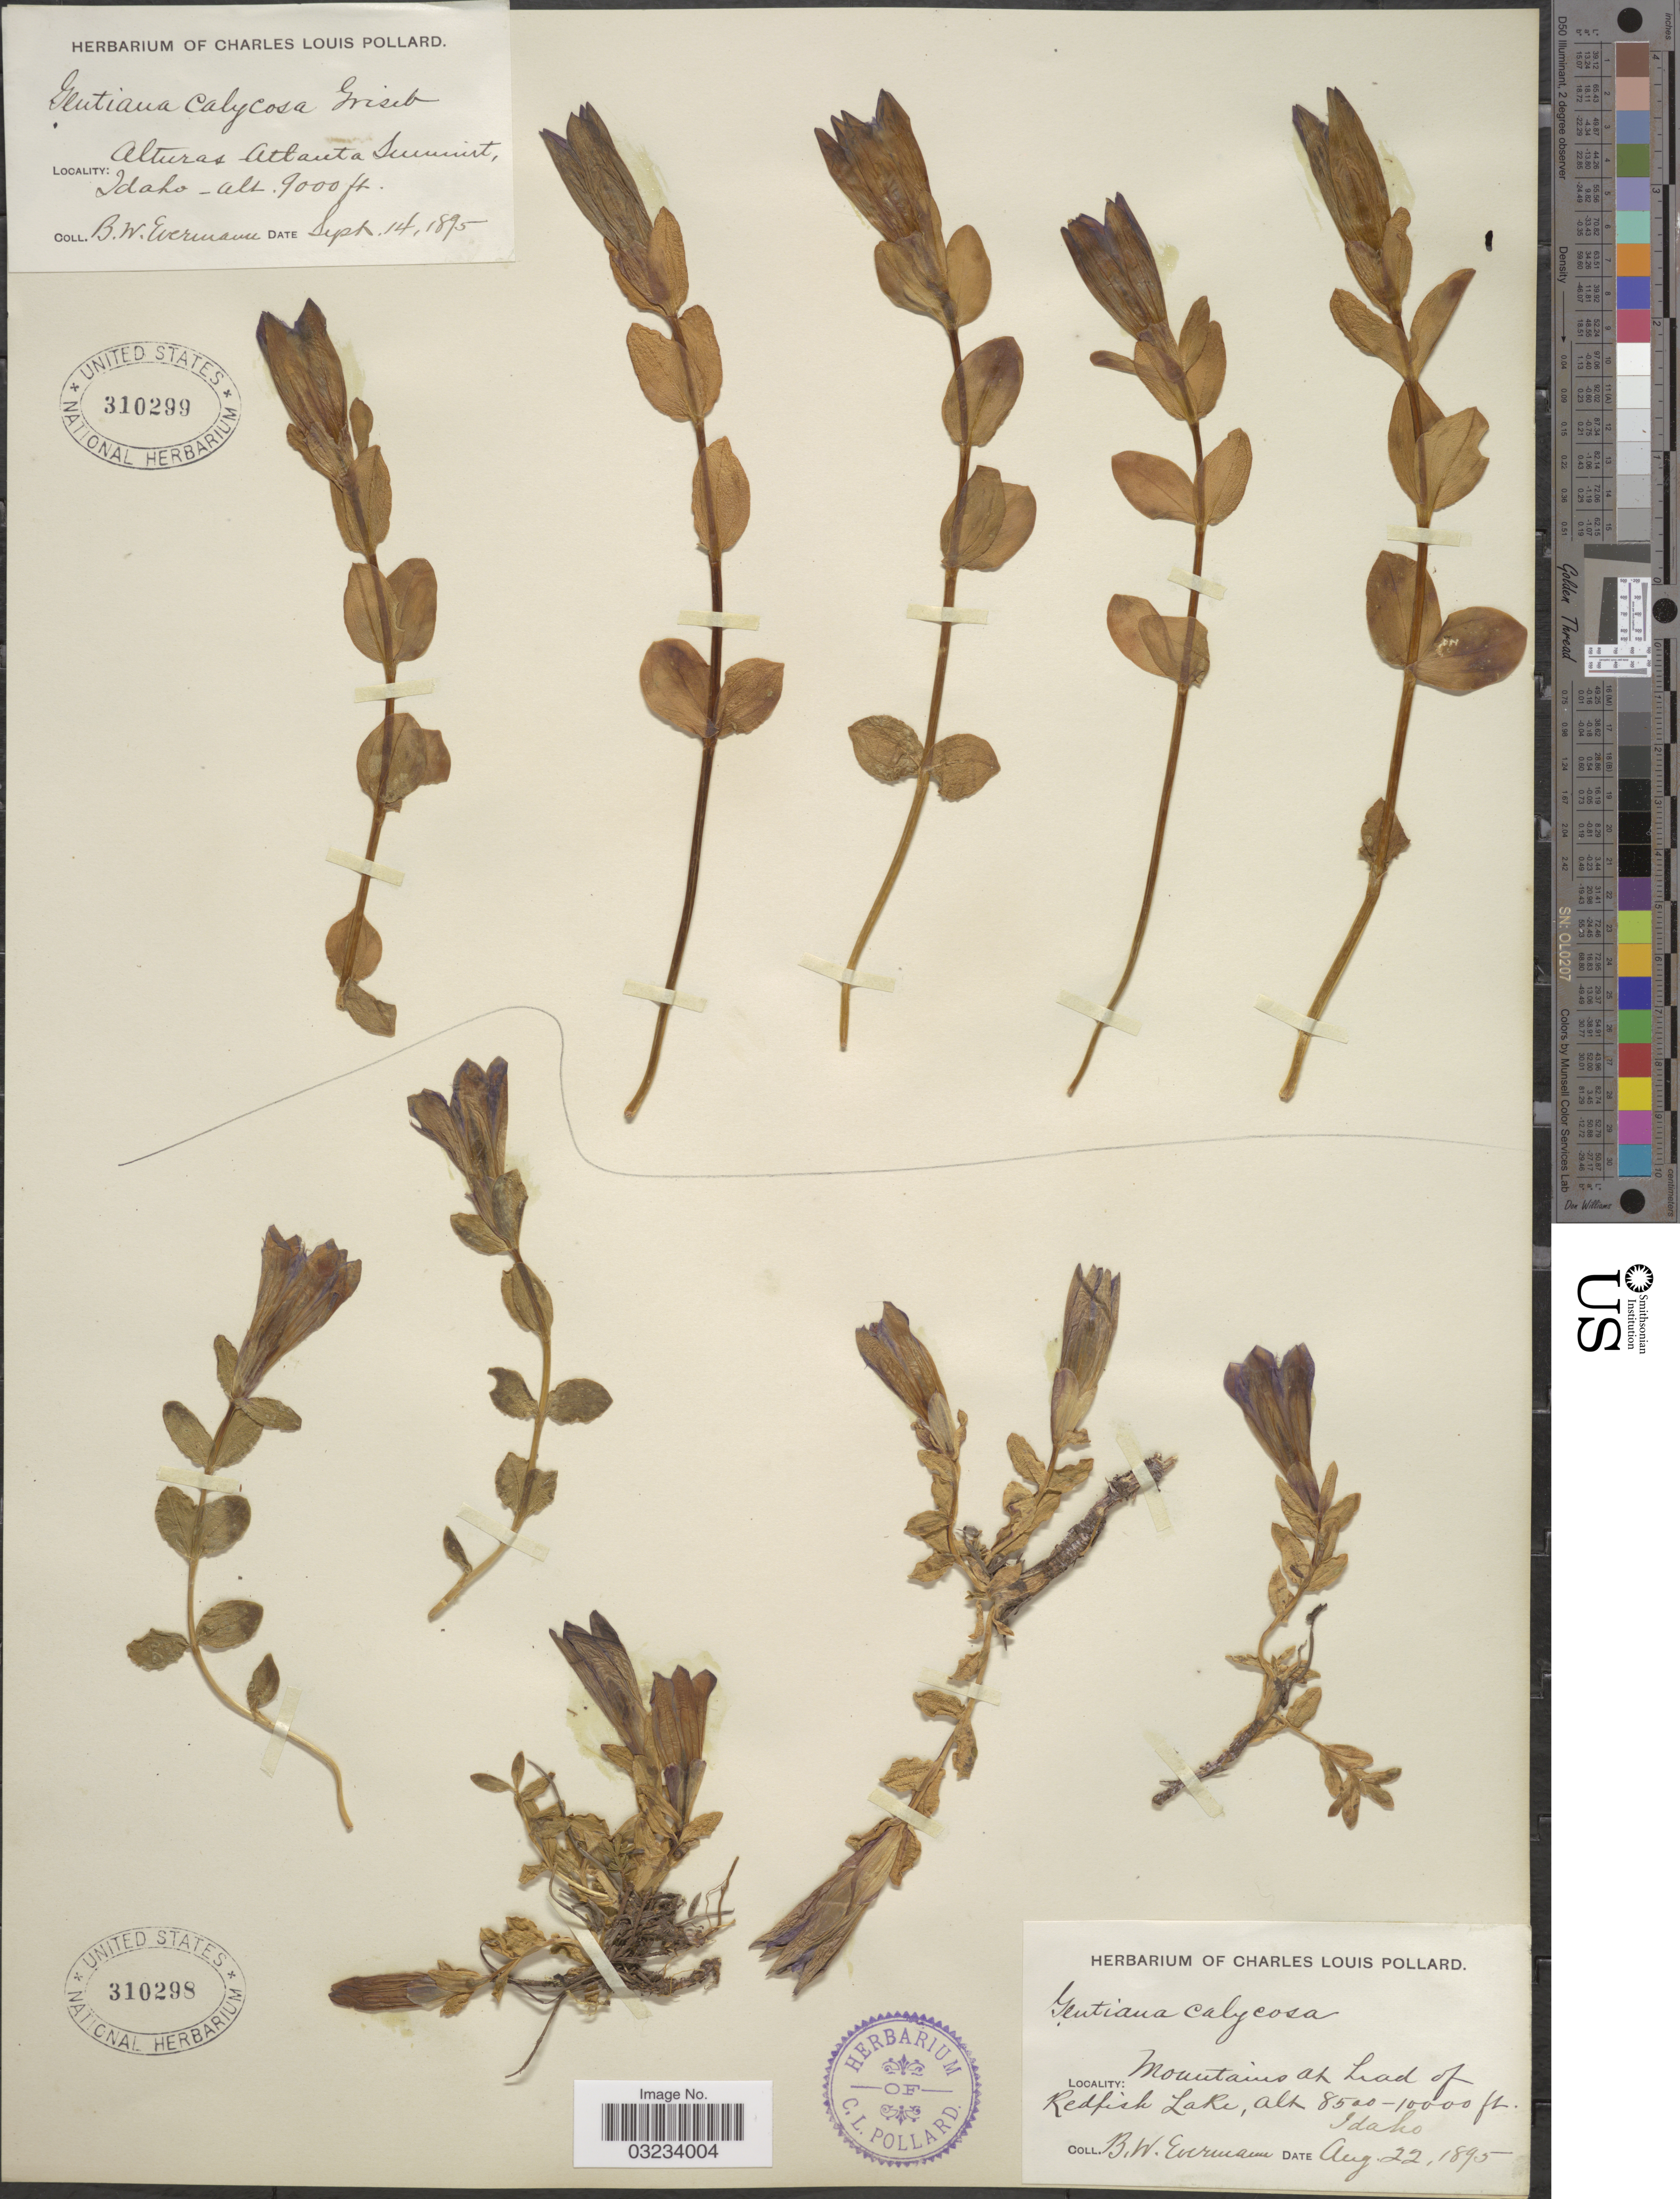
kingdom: Plantae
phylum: Tracheophyta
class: Magnoliopsida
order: Gentianales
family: Gentianaceae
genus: Gentiana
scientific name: Gentiana calycosa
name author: Griseb.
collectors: B. W. Evermann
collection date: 1895-08-22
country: United States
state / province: Idaho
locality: Mountains at head of Redfish Lake.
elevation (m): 2591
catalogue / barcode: US 310298